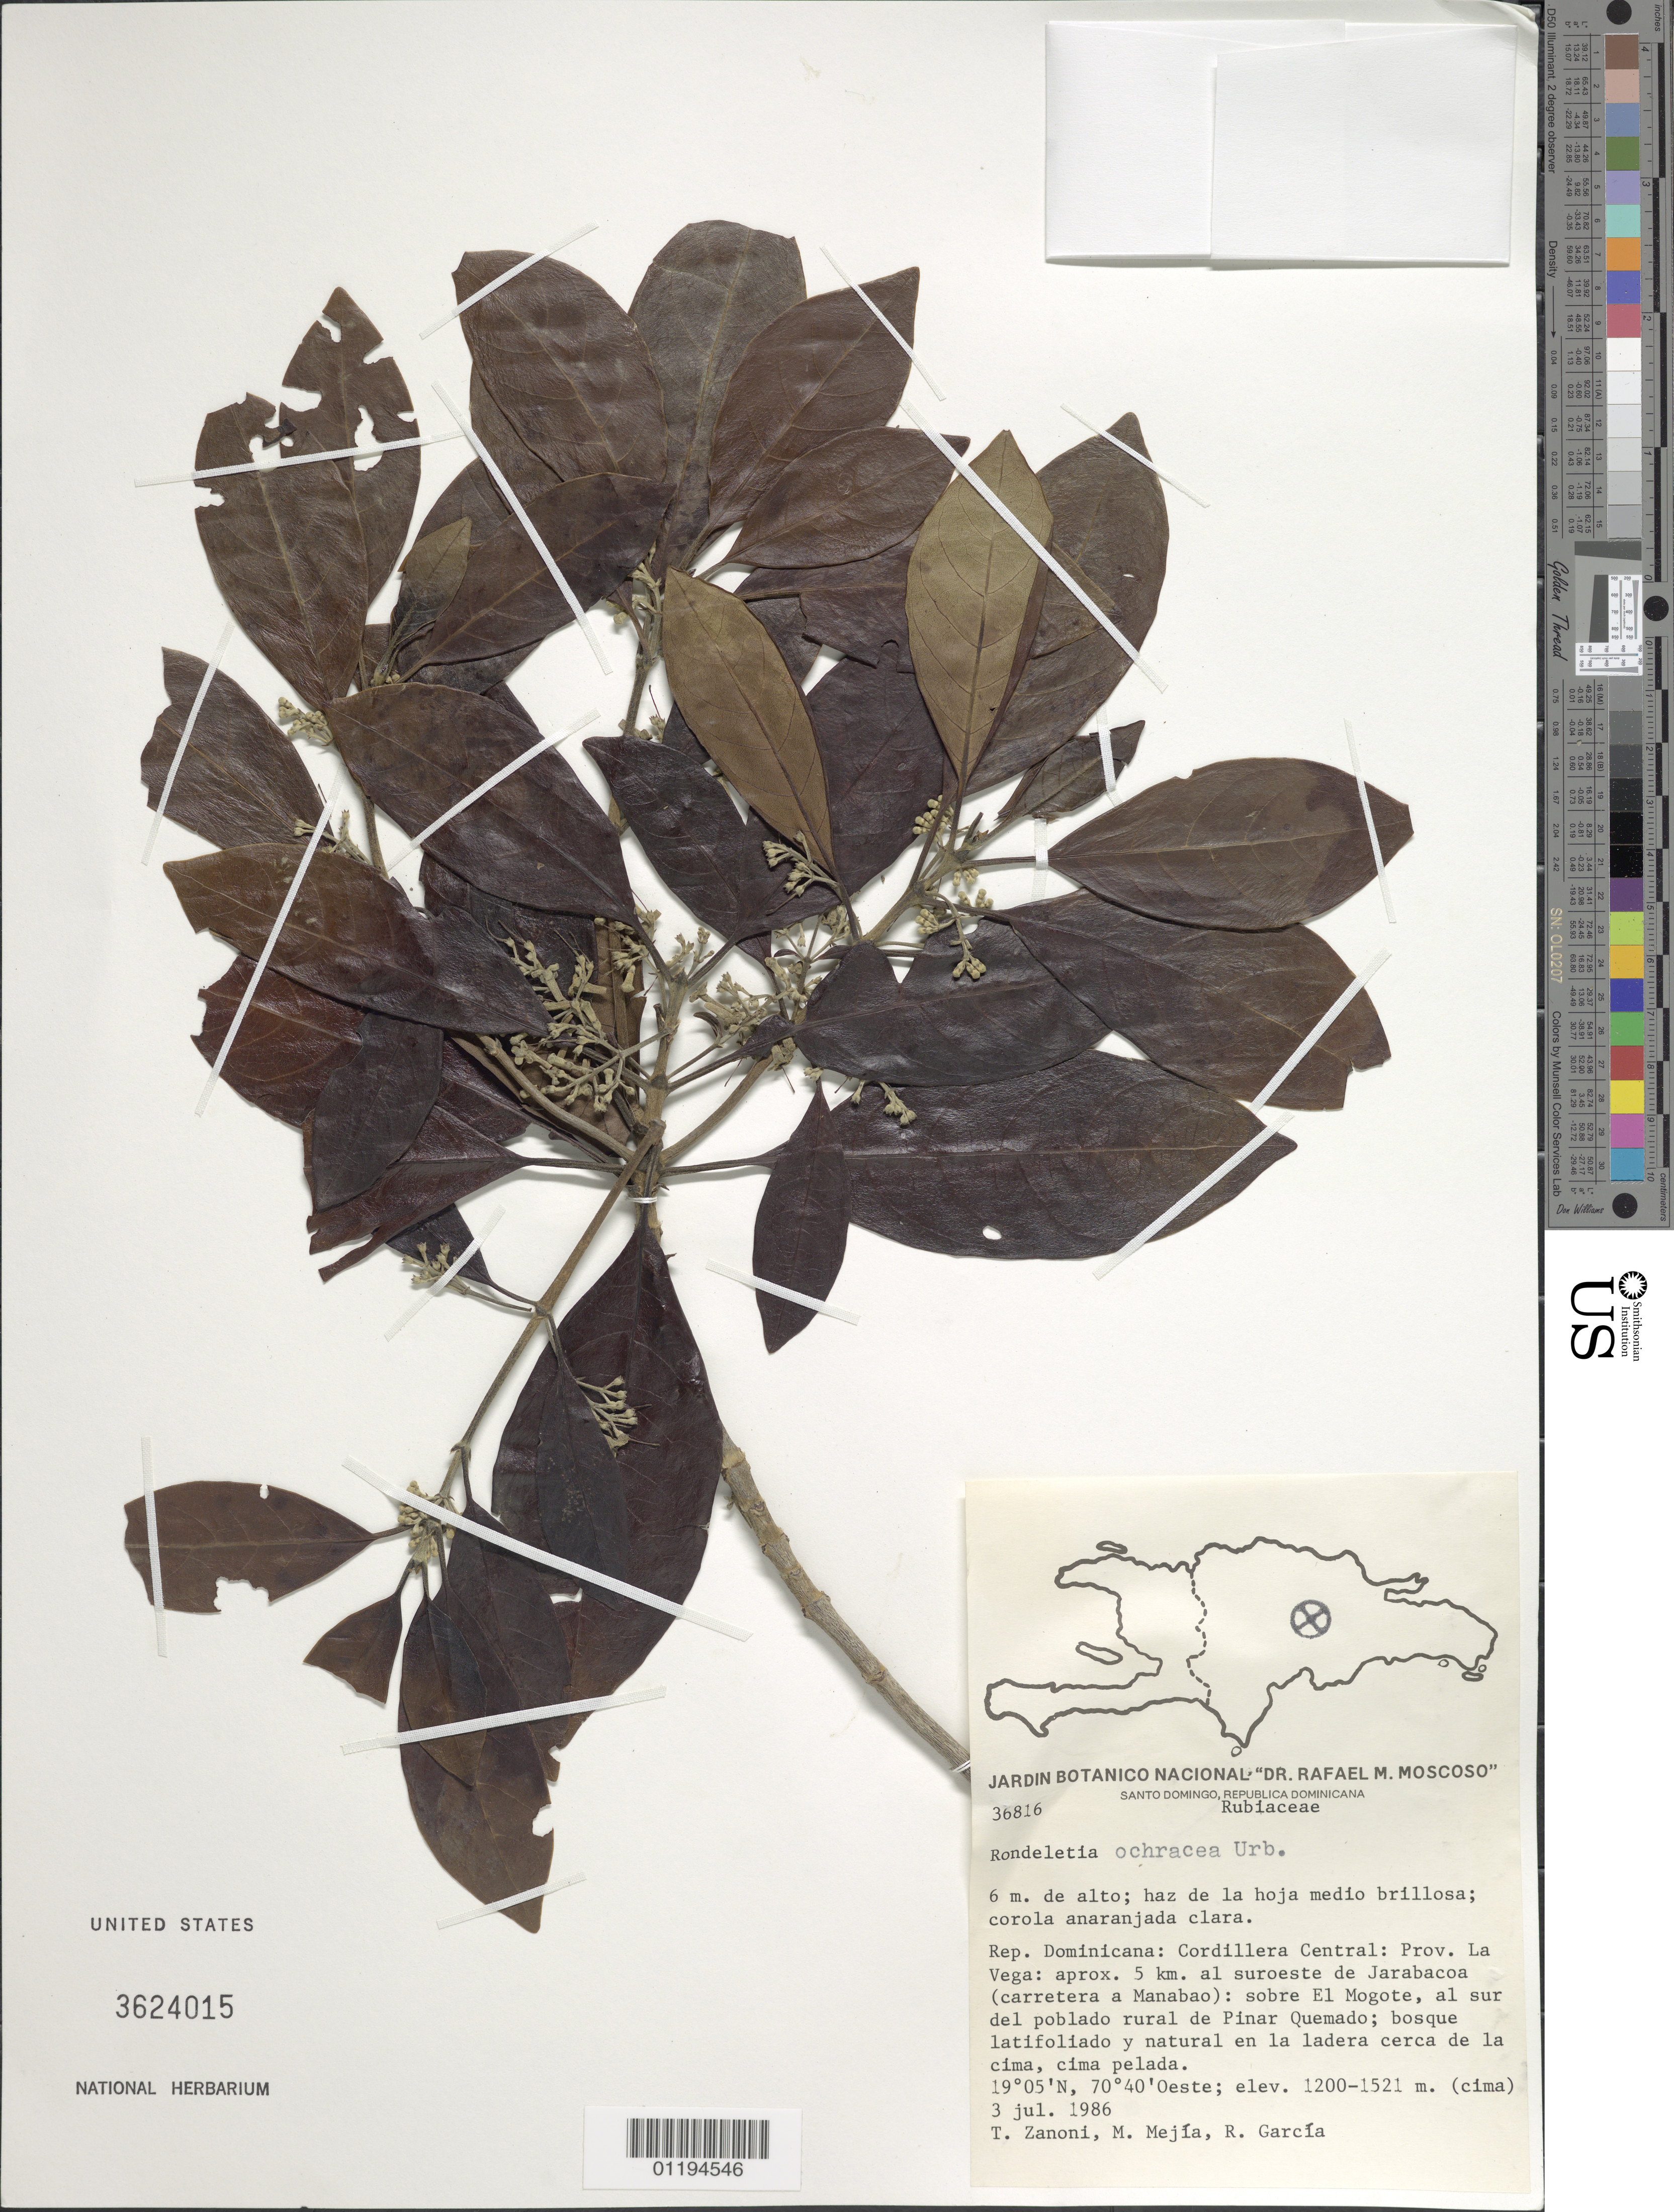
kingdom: Plantae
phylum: Tracheophyta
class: Magnoliopsida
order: Gentianales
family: Rubiaceae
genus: Rondeletia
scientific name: Rondeletia ochracea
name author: Urb.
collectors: T. A. Zanoni, M. Mejia & R. Garcia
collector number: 36816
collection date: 1986-07-03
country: Dominican Republic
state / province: La Vega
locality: SW of Jarabacoa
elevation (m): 1200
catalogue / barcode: US 3624015